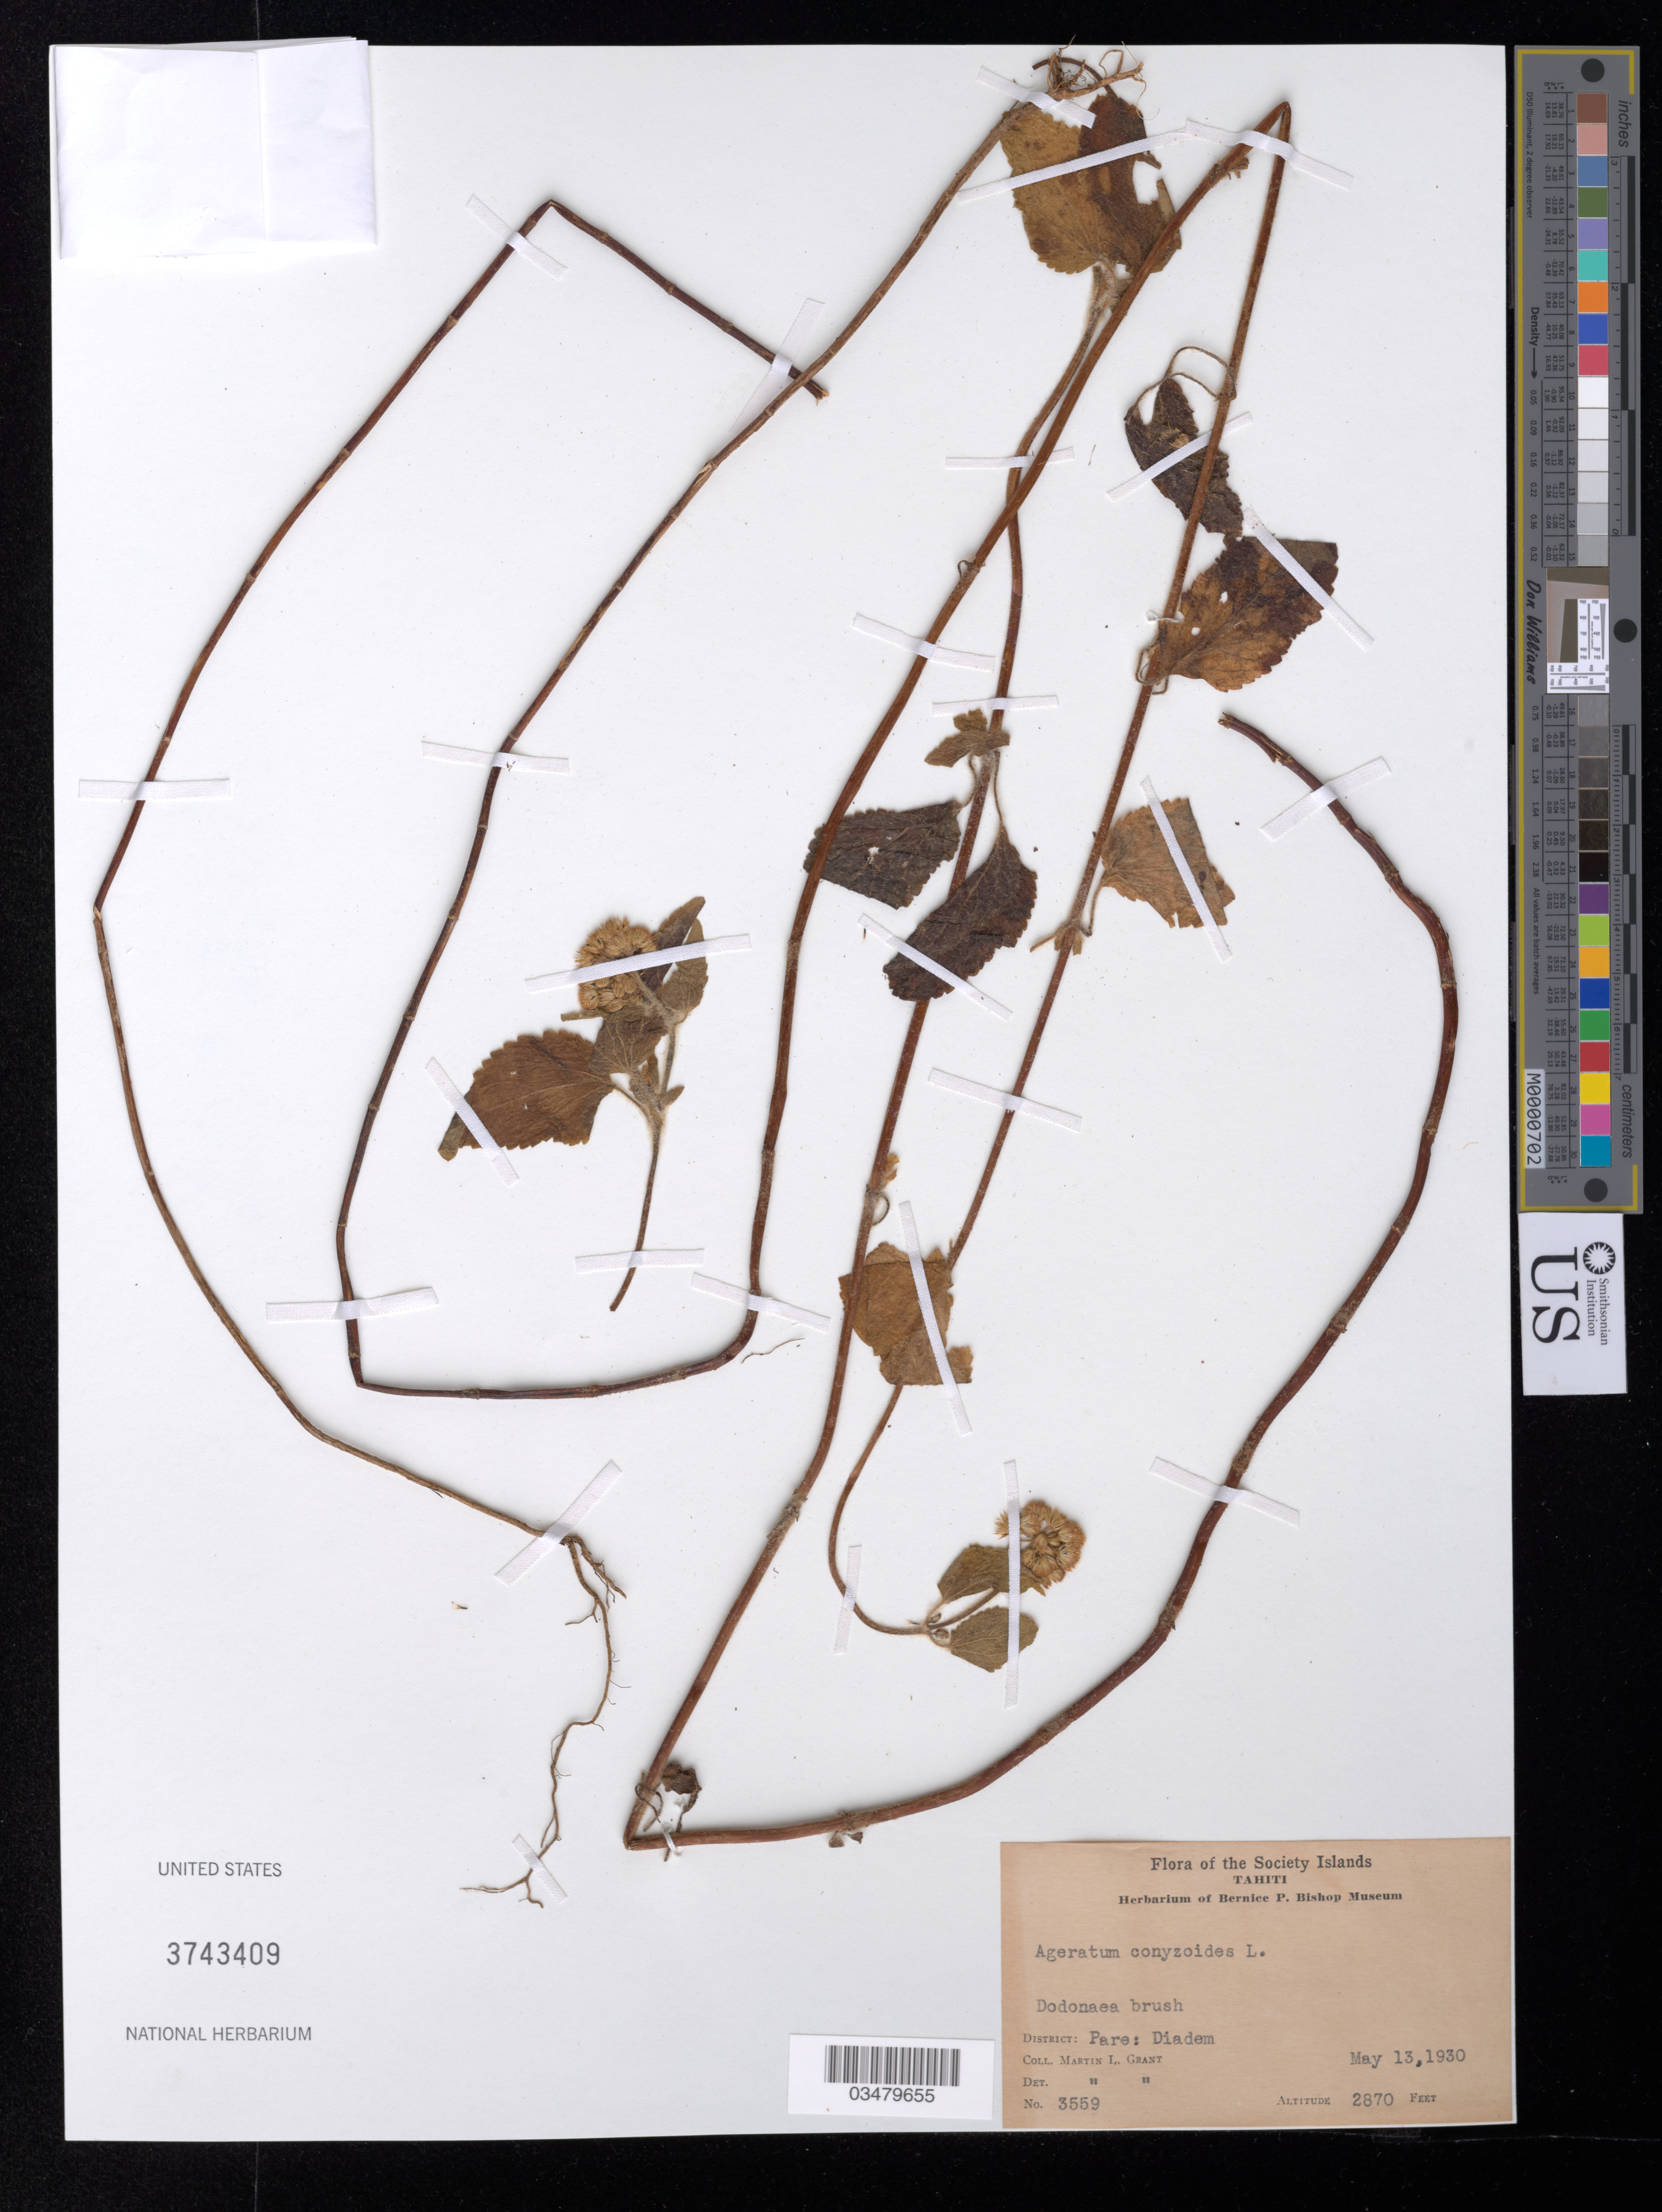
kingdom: Plantae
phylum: Tracheophyta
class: Magnoliopsida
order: Asterales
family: Asteraceae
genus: Ageratum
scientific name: Ageratum conyzoides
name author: L.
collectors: M. L. Grant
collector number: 3559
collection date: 1930-05-13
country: French Polynesia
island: Tahiti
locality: Dist: Pare: Diadem.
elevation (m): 875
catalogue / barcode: US 3743409